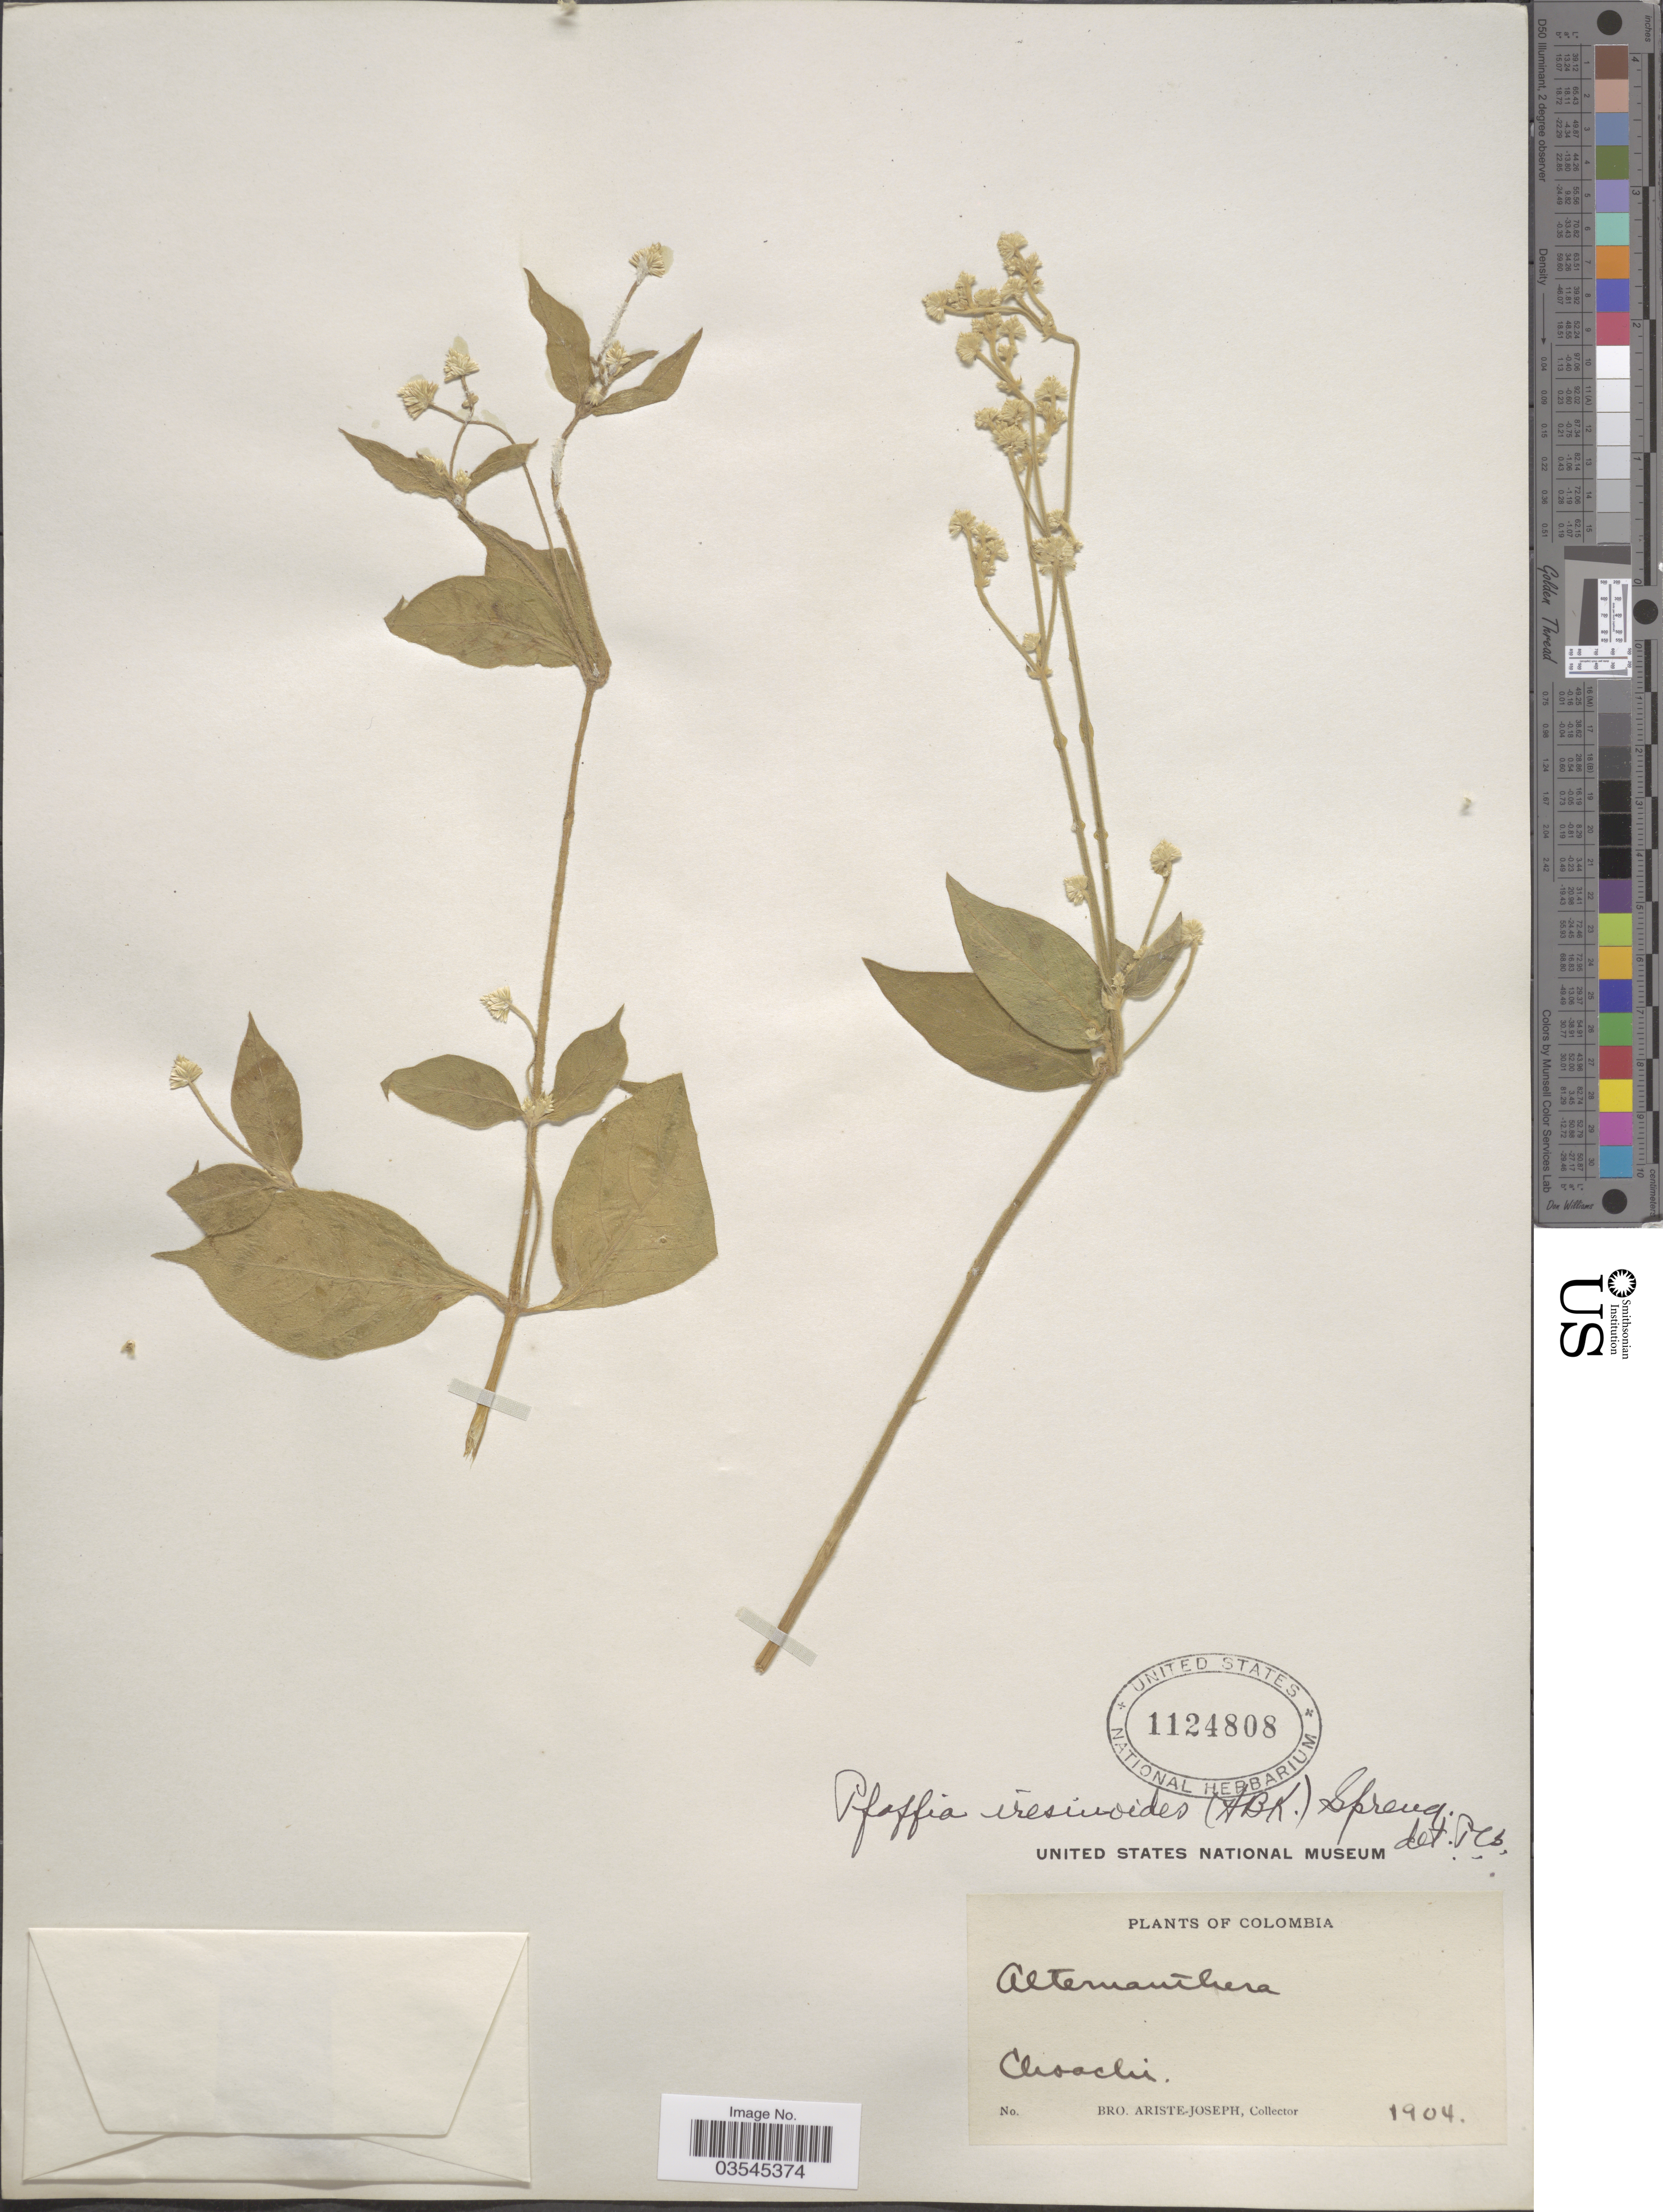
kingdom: Plantae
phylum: Tracheophyta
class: Magnoliopsida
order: Caryophyllales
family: Amaranthaceae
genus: Pfaffia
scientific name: Pfaffia iresinoides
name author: (Kunth) Spreng.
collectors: Bro. Ariste-Joseph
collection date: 1904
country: Colombia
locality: Choachi.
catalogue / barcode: US 1124808